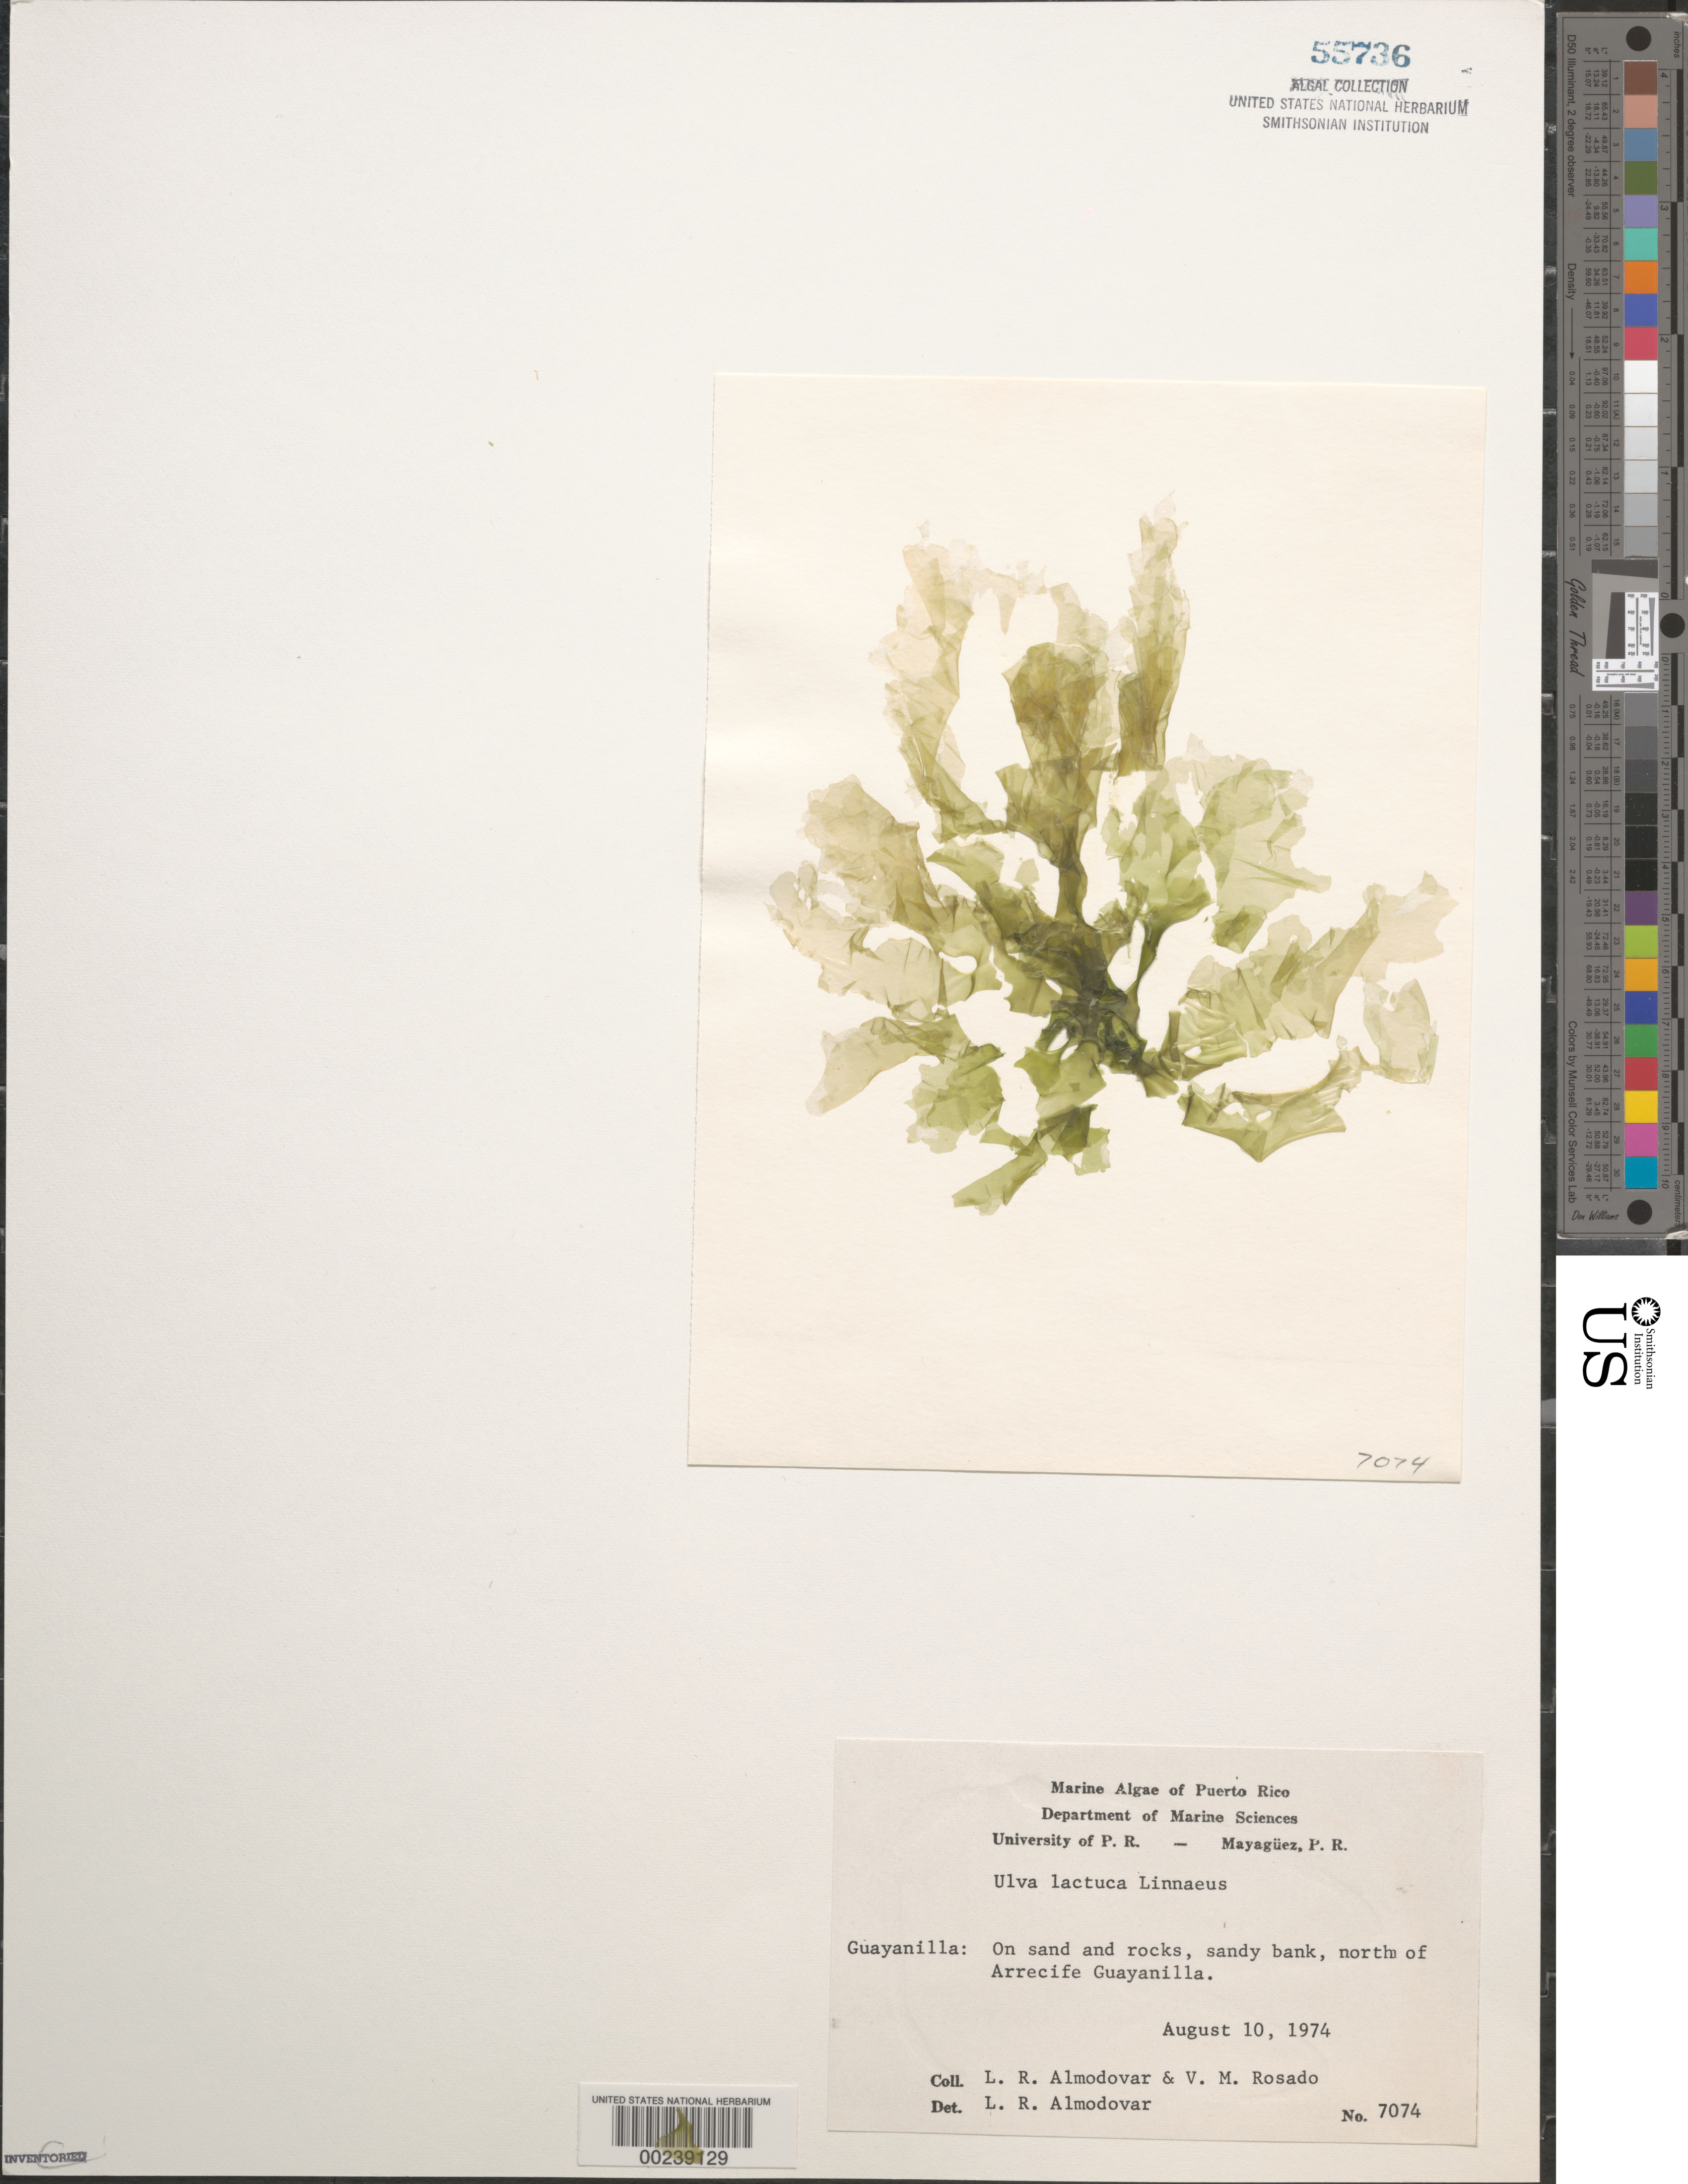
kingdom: Plantae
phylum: Chlorophyta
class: Ulvophyceae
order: Ulvales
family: Ulvaceae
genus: Ulva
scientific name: Ulva lactuca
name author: L.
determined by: Almodovar, L. R.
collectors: L. Almodovar & V. Rosado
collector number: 7074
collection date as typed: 10 Aug 1979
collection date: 1979-08-10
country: Puerto Rico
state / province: Guayanilla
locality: North of arrecife guayanilla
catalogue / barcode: US 55736